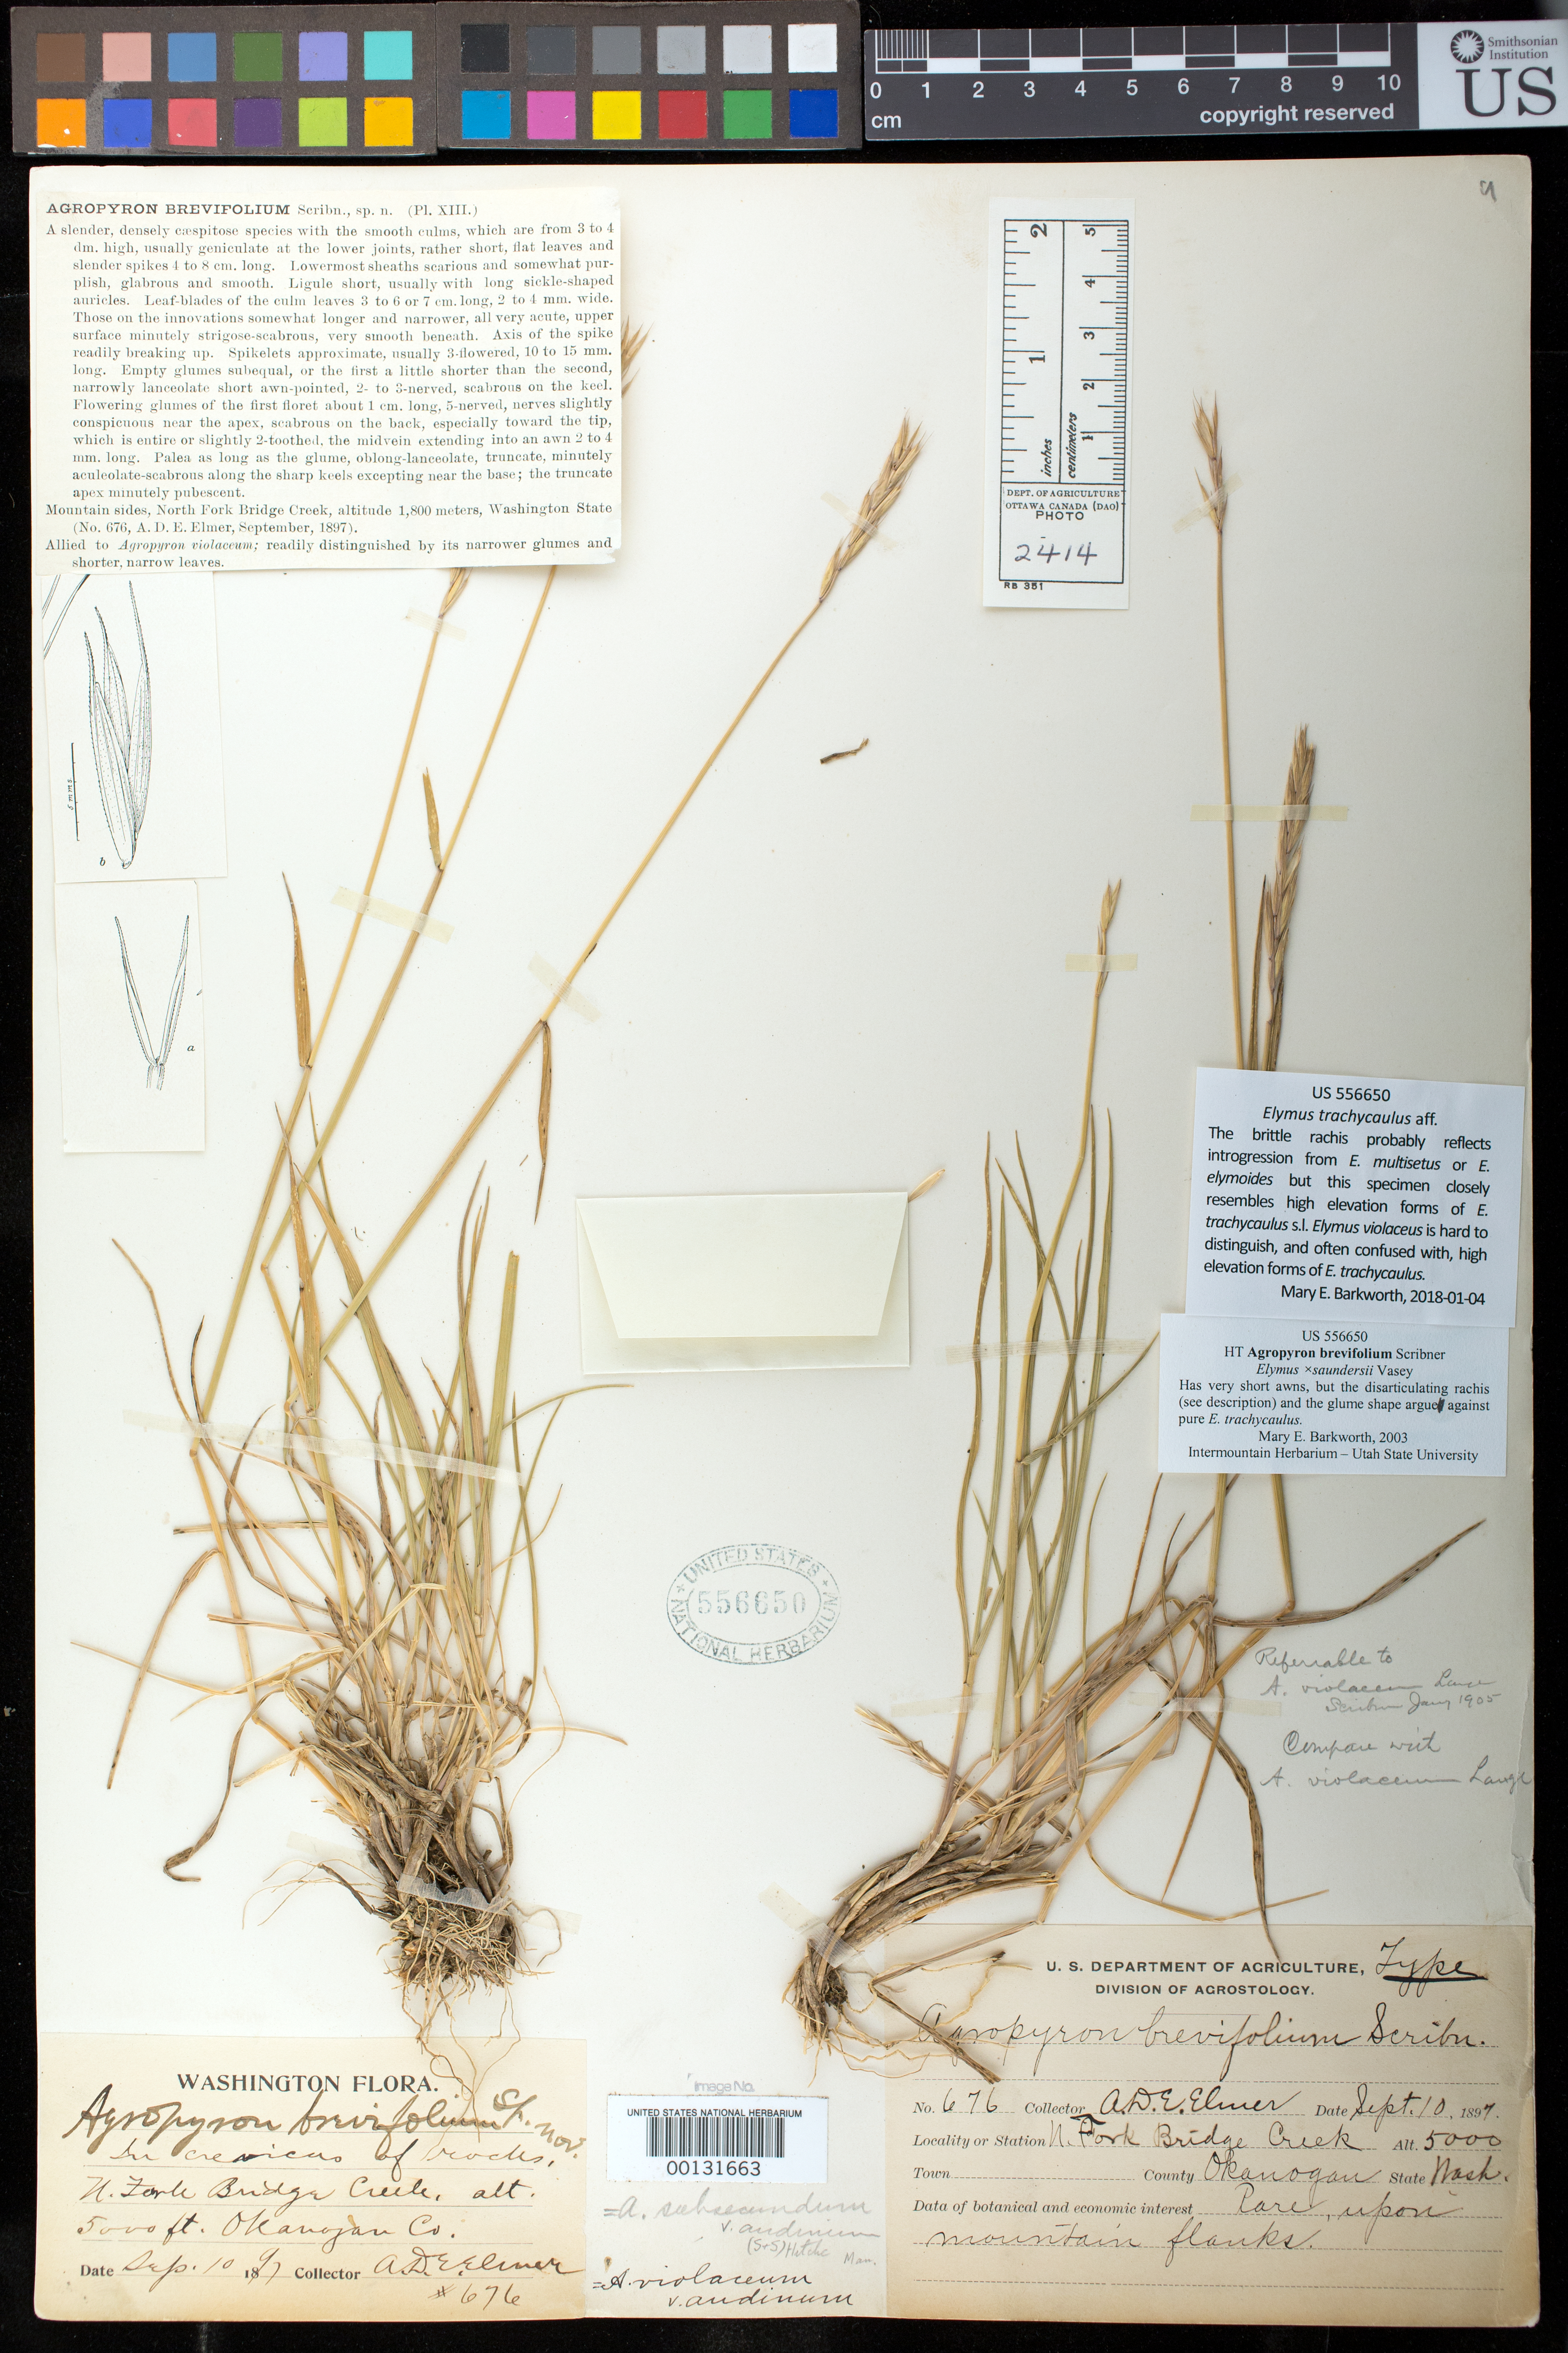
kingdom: Plantae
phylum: Tracheophyta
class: Liliopsida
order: Poales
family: Poaceae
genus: Agropyron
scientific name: Agropyron brevifolium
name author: Scribn.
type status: Holotype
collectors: A. D. E. Elmer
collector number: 676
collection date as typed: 10 Sep 1897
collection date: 1897-09-10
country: United States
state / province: Washington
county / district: Okanogan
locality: North Fork Bridge Creek; alt. 5000 ft.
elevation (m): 1524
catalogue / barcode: US 556650